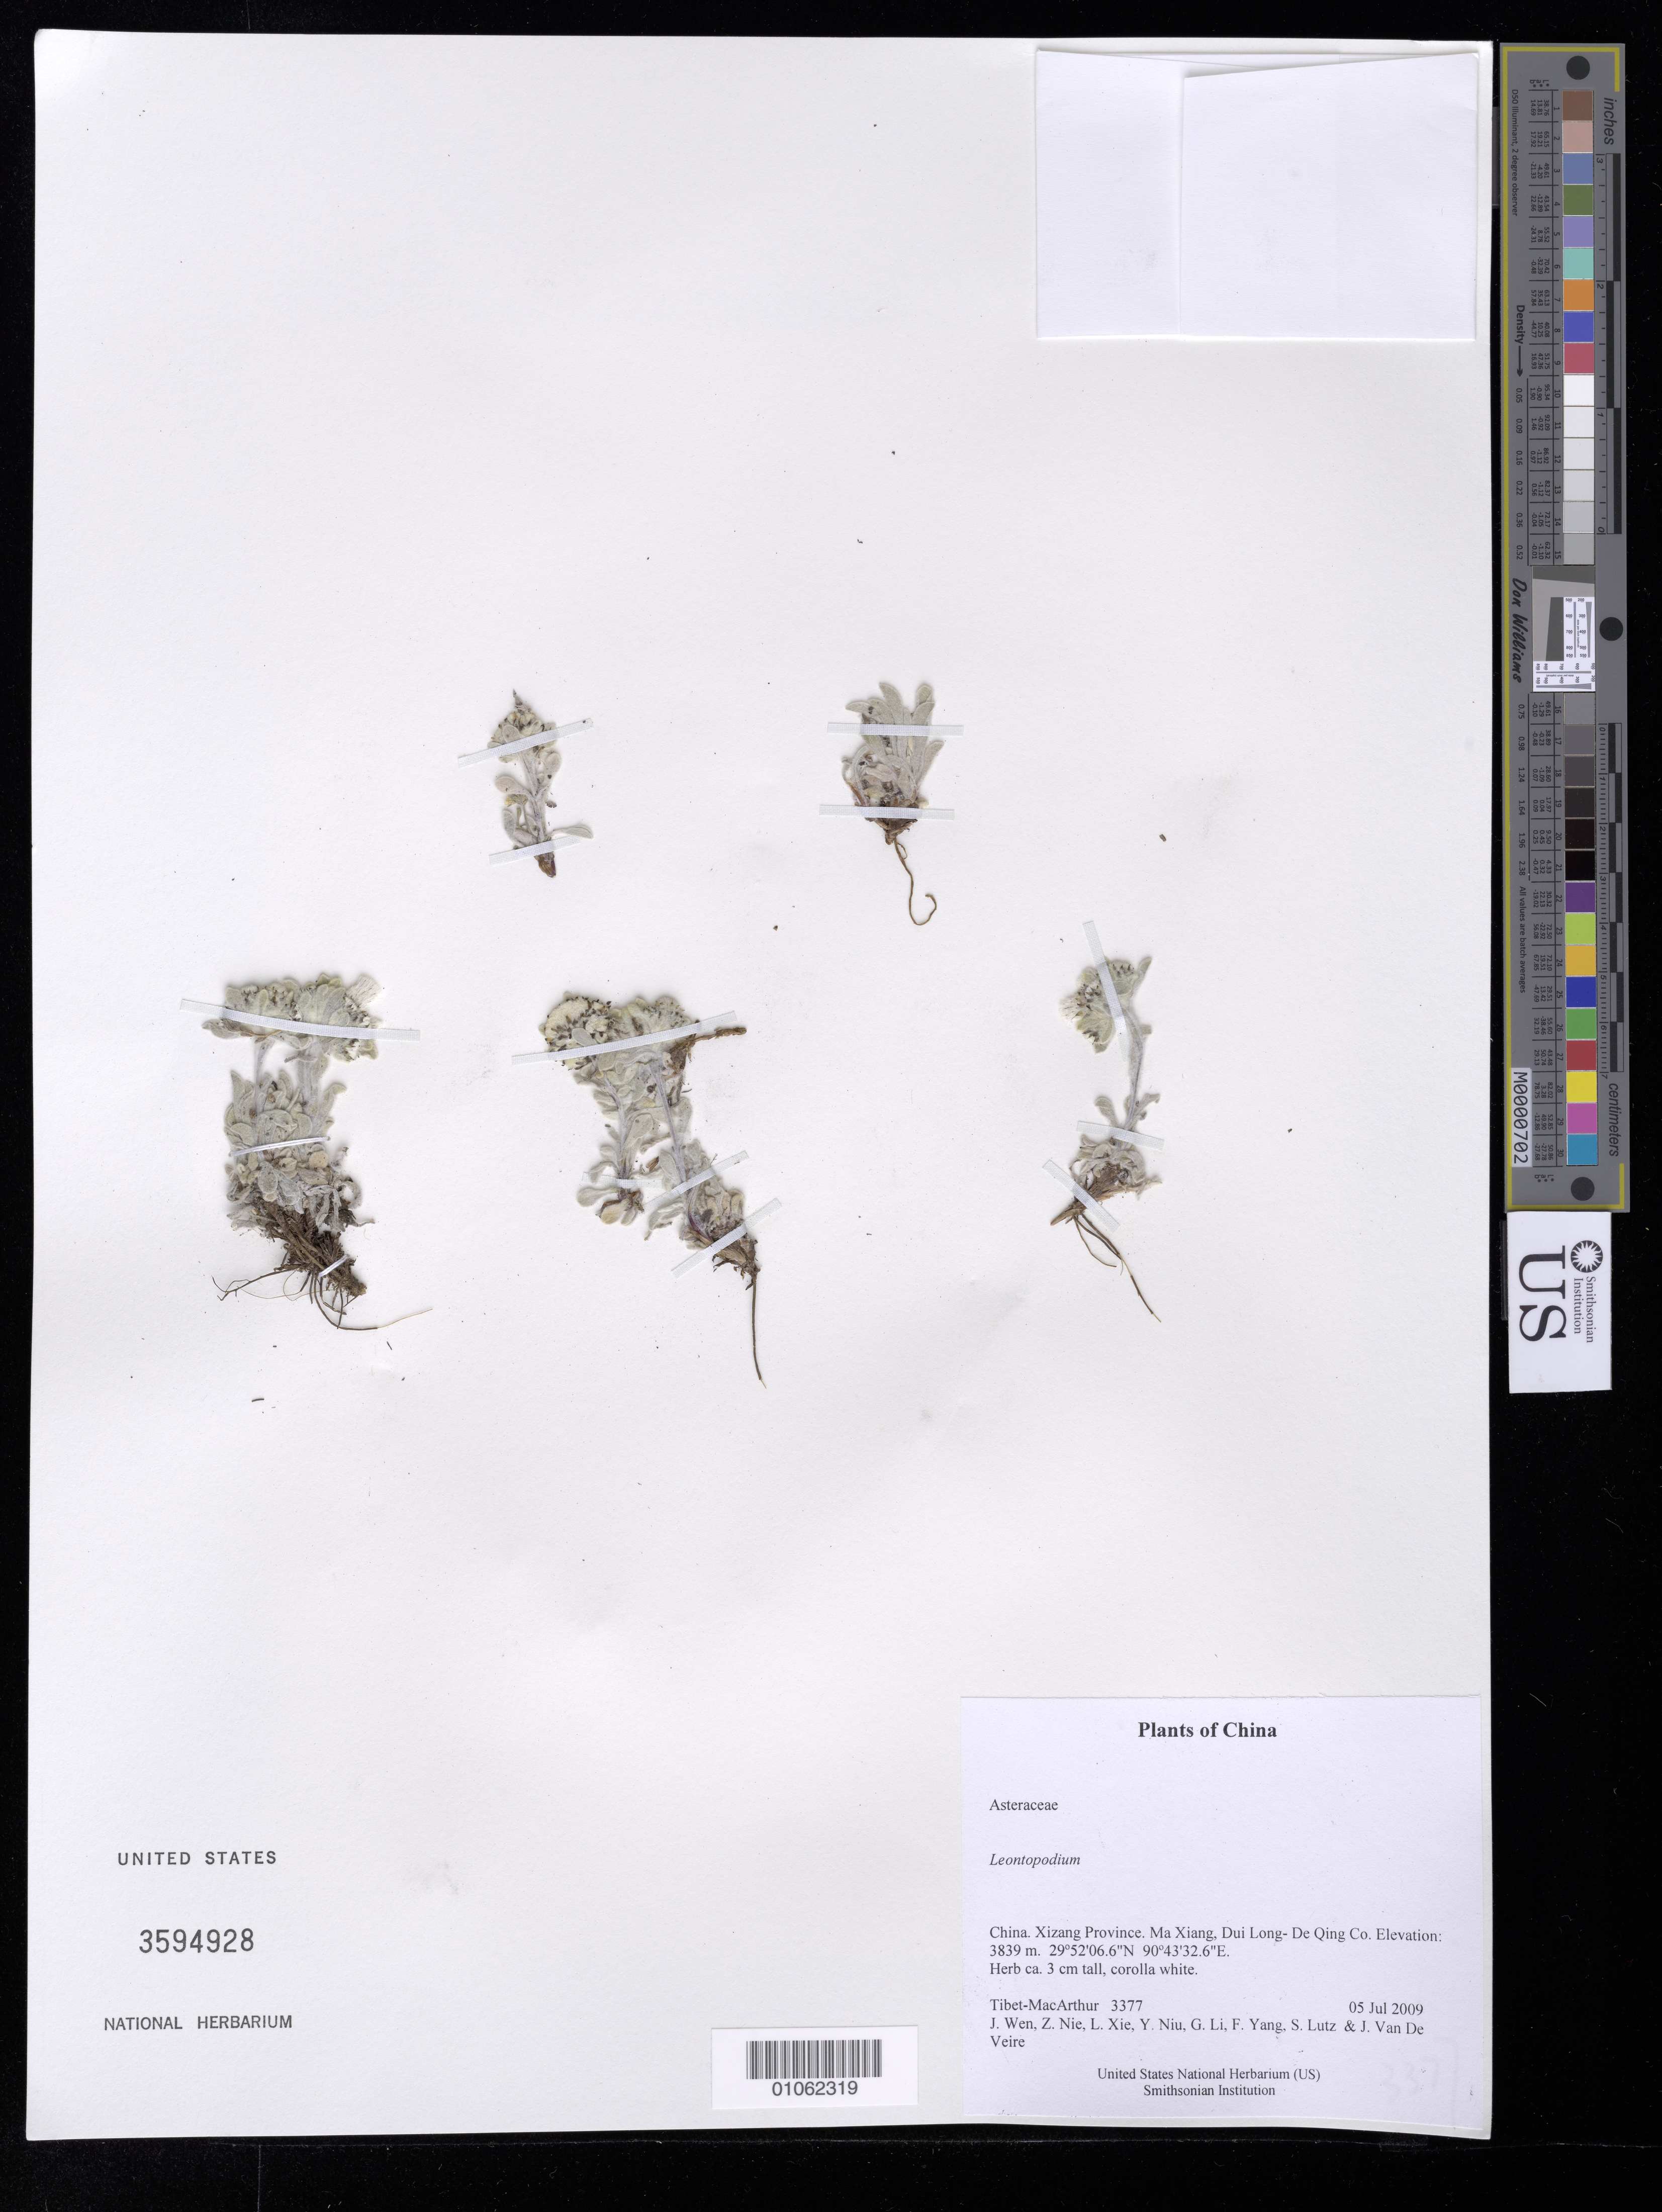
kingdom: Plantae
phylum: Tracheophyta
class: Magnoliopsida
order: Asterales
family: Asteraceae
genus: Leontopodium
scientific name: Leontopodium sp.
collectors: Tibet-MacArthur, J. Wen, Z. Nie, L. Xie, Y. Niu, G. Li, F. Yang, S. Lutz & J. Van De Veire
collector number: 3377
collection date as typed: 05 Jul 2009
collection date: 2009-07-05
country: China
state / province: Xizang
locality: Ma Xiang, Dui Long- De Qing Co.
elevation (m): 3839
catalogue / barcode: US 3594928